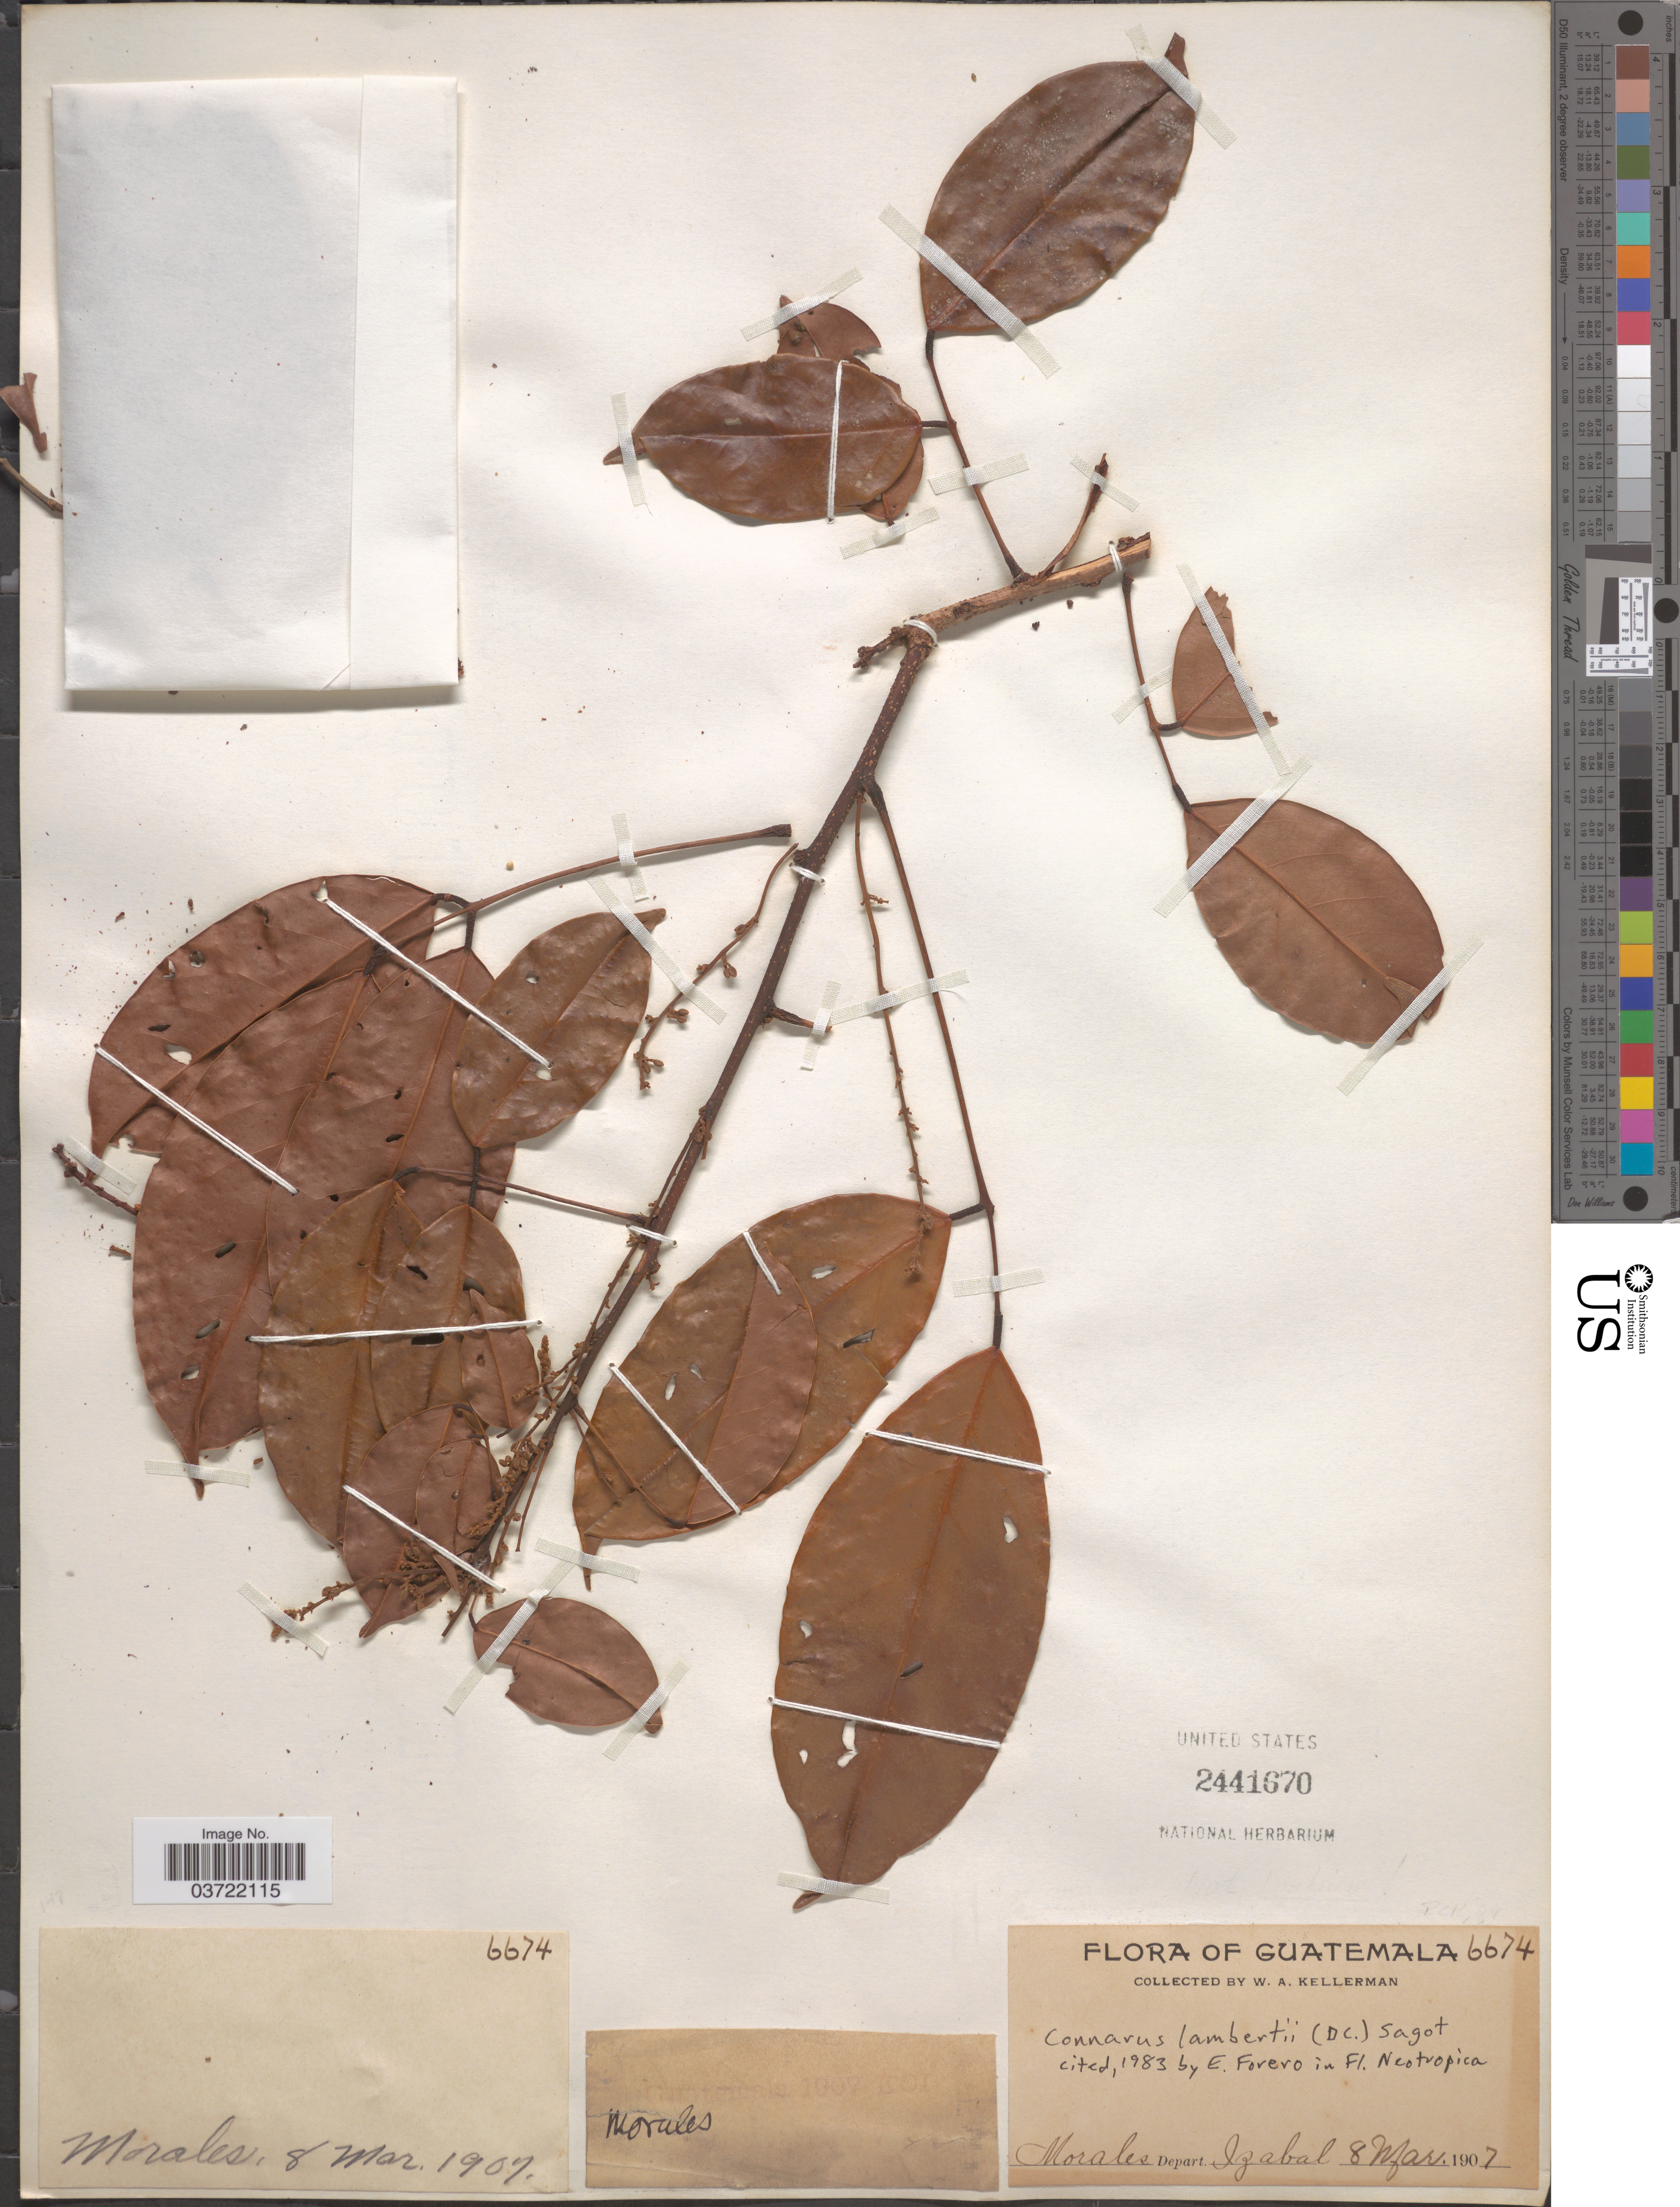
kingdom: Plantae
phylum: Tracheophyta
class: Magnoliopsida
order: Oxalidales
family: Connaraceae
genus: Connarus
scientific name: Connarus lambertii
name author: (DC.) Sagot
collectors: W. Kellerman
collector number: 6674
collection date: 1907-03-08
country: Guatemala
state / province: Izabal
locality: Morales Depart. Izabal.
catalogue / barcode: US 2441670